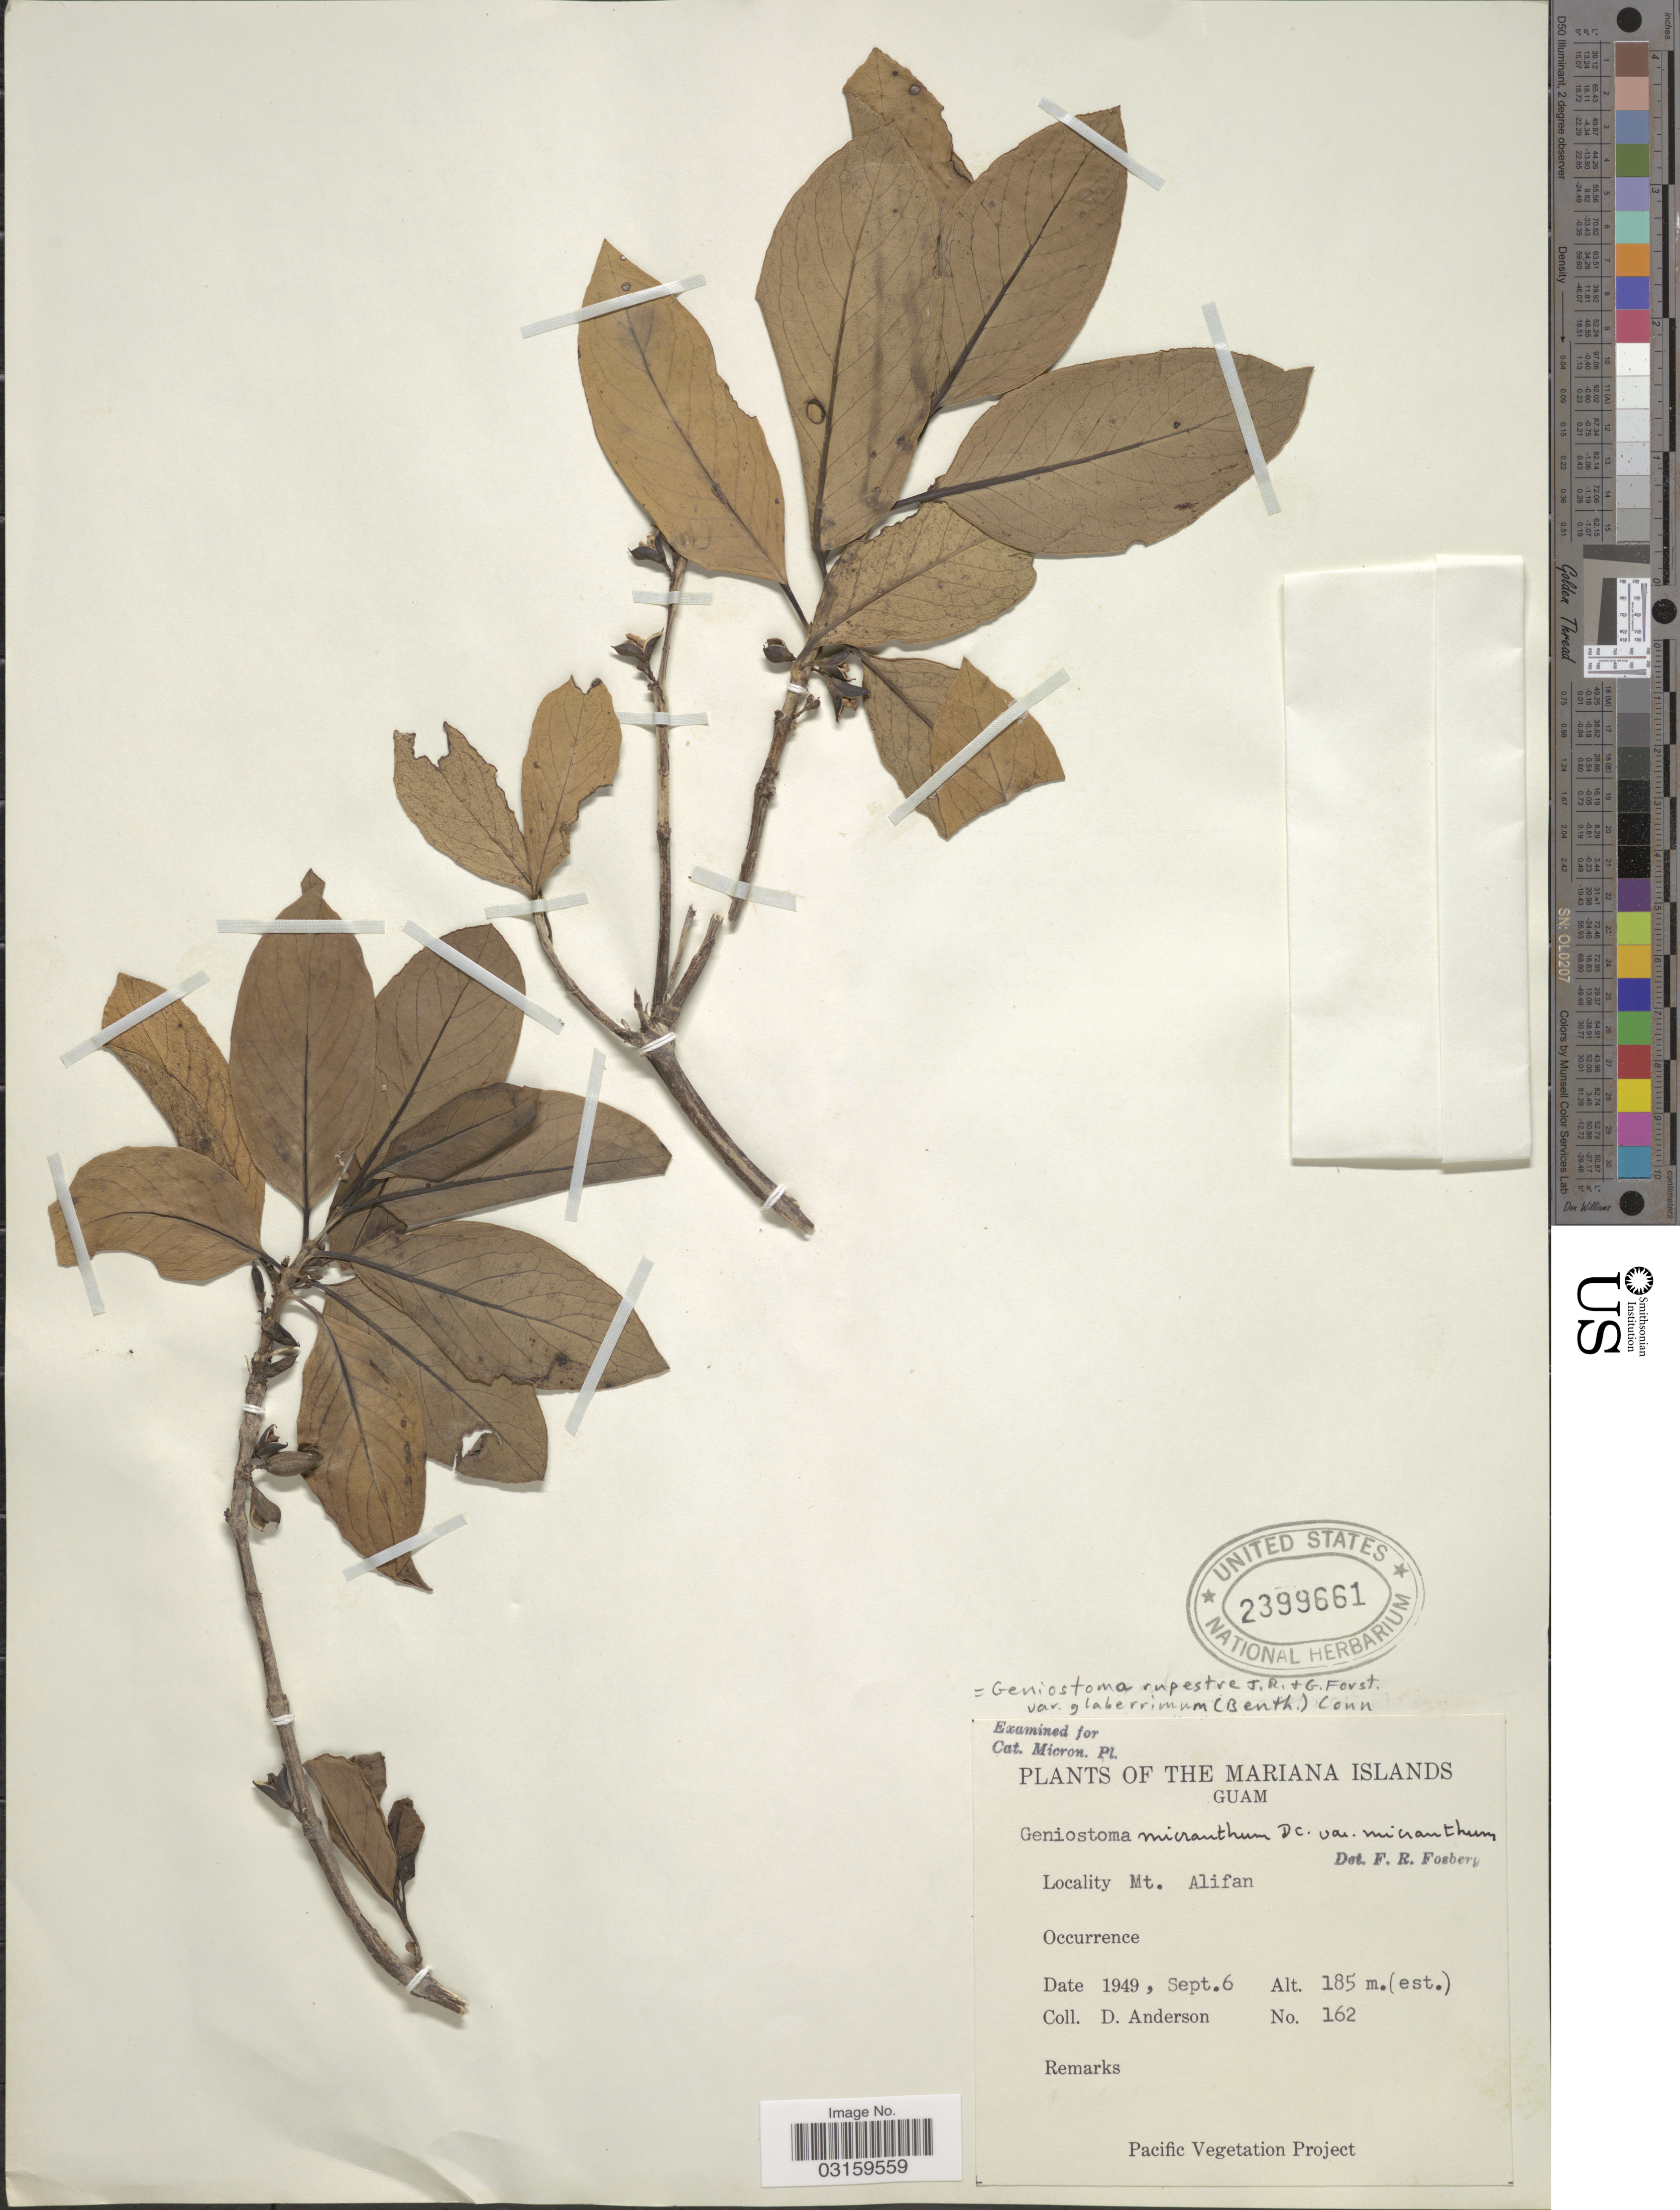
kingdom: Plantae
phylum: Tracheophyta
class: Magnoliopsida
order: Gentianales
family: Loganiaceae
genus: Geniostoma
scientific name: Geniostoma rupestre var. glaberrimum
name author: J.R. Forst. & G. Forst.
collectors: D. Anderson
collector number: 162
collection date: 1949-09-06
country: Guam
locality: Mariana Islands. Mt. Alifan.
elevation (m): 185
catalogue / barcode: US 2399661